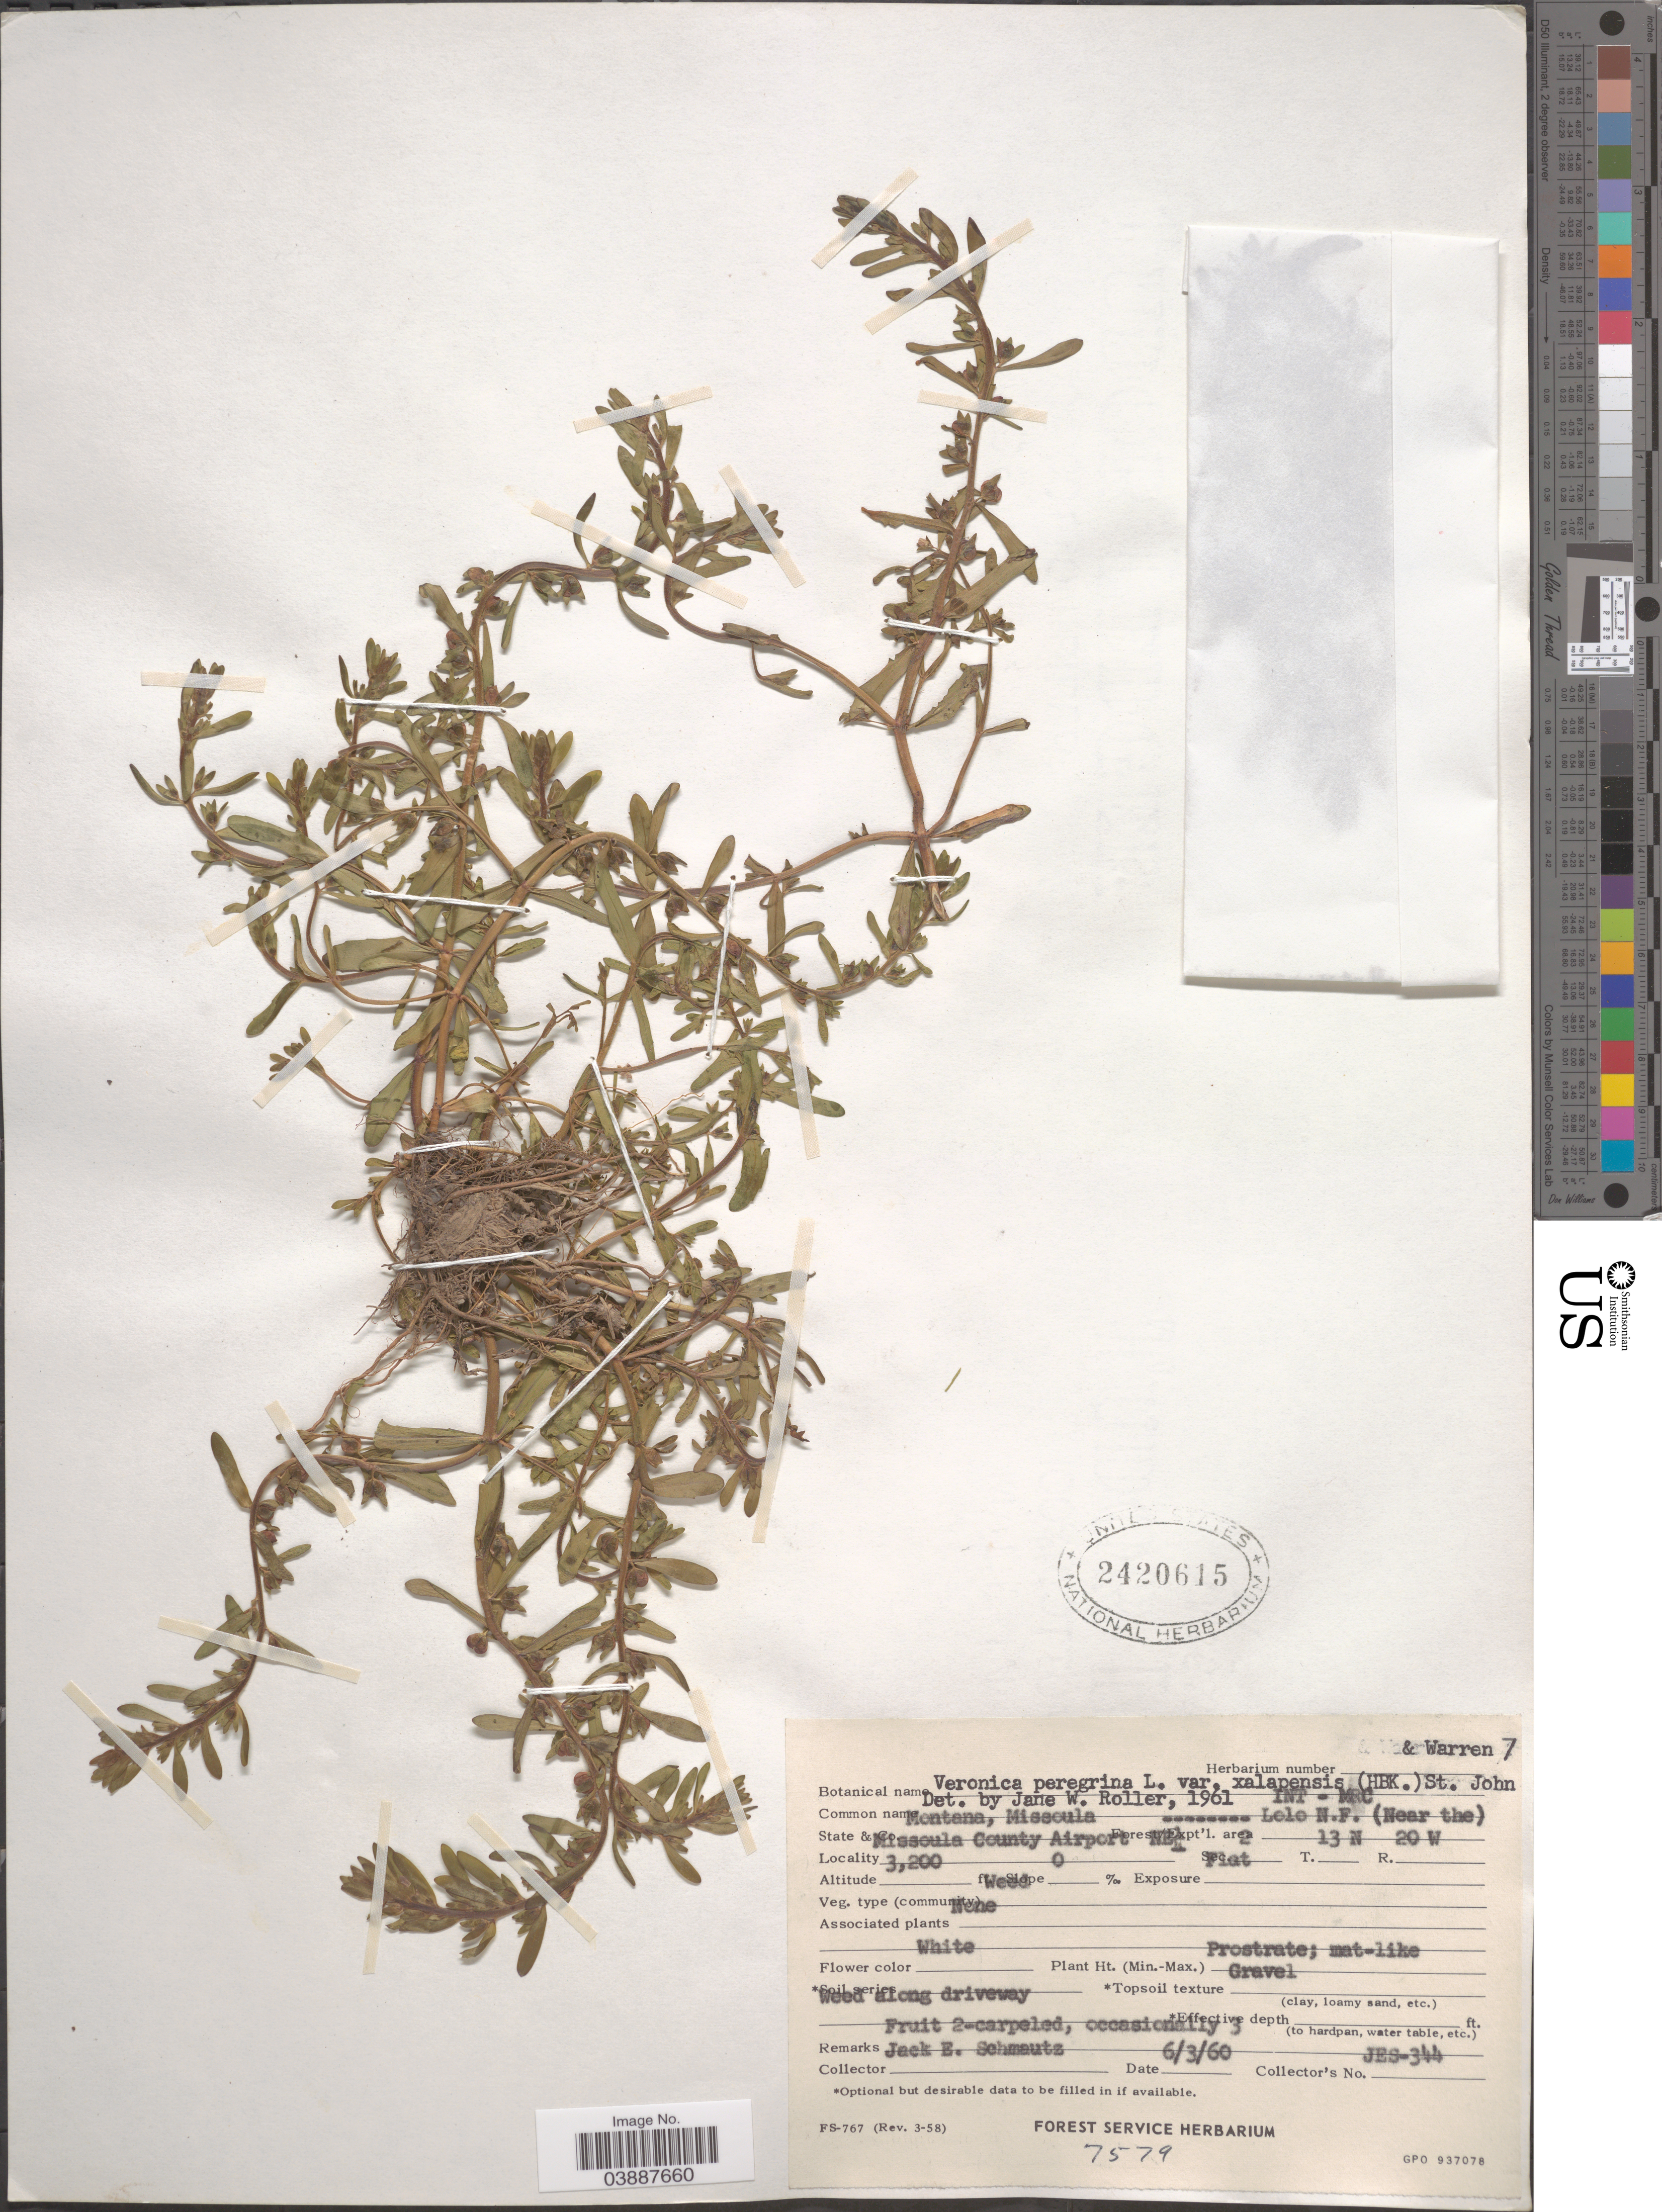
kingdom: Plantae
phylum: Tracheophyta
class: Magnoliopsida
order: Lamiales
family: Plantaginaceae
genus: Veronica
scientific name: Veronica peregrina var. xalapensis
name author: Kunth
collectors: J. Schmautz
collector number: JES-344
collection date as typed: Transcribed d/m/y: 3/6/60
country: United States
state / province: Montana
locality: Missoula. Missoula County Airport NE 2 13N 20W.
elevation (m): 975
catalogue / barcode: US 2420615